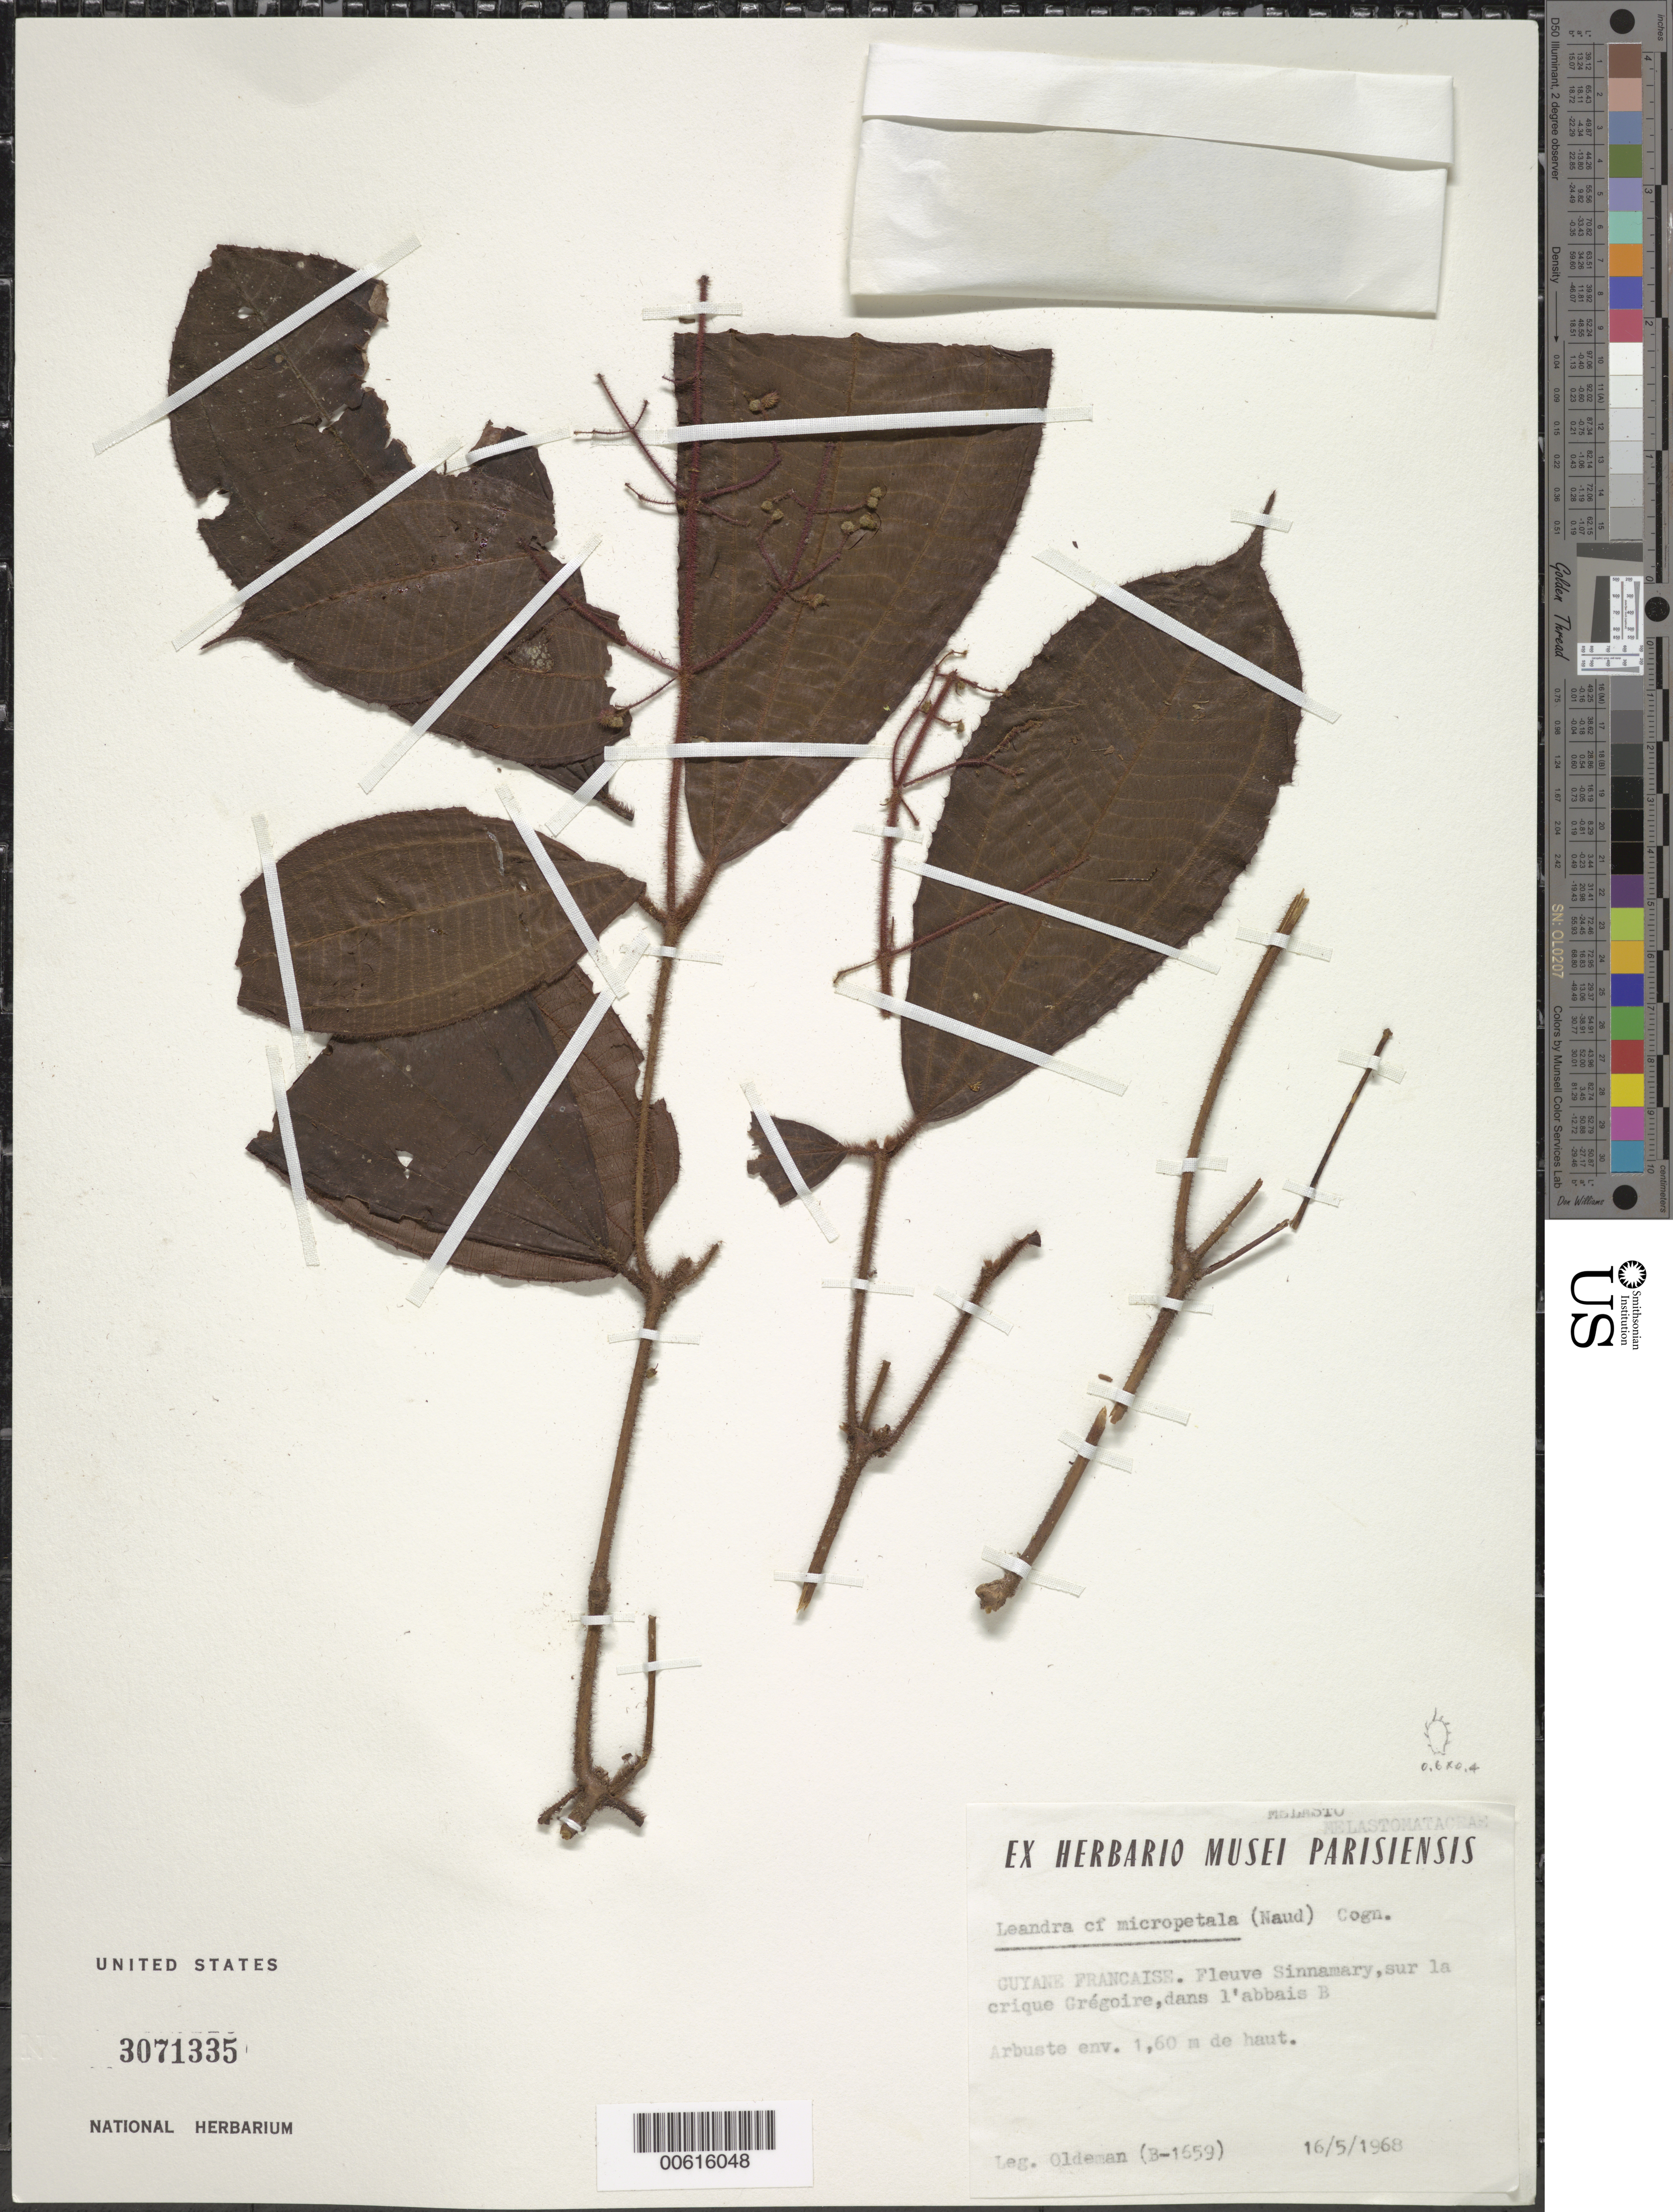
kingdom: Plantae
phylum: Tracheophyta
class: Magnoliopsida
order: Myrtales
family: Melastomataceae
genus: Leandra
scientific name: Leandra micropetala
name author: (Naudin) Cogn.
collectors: R. Oldeman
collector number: B 1659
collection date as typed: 16-May-68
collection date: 1968-05-16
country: French Guiana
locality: Crique Grégoire, Fleuve Sinnamary, dans l'abbatis B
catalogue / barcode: US 3071335